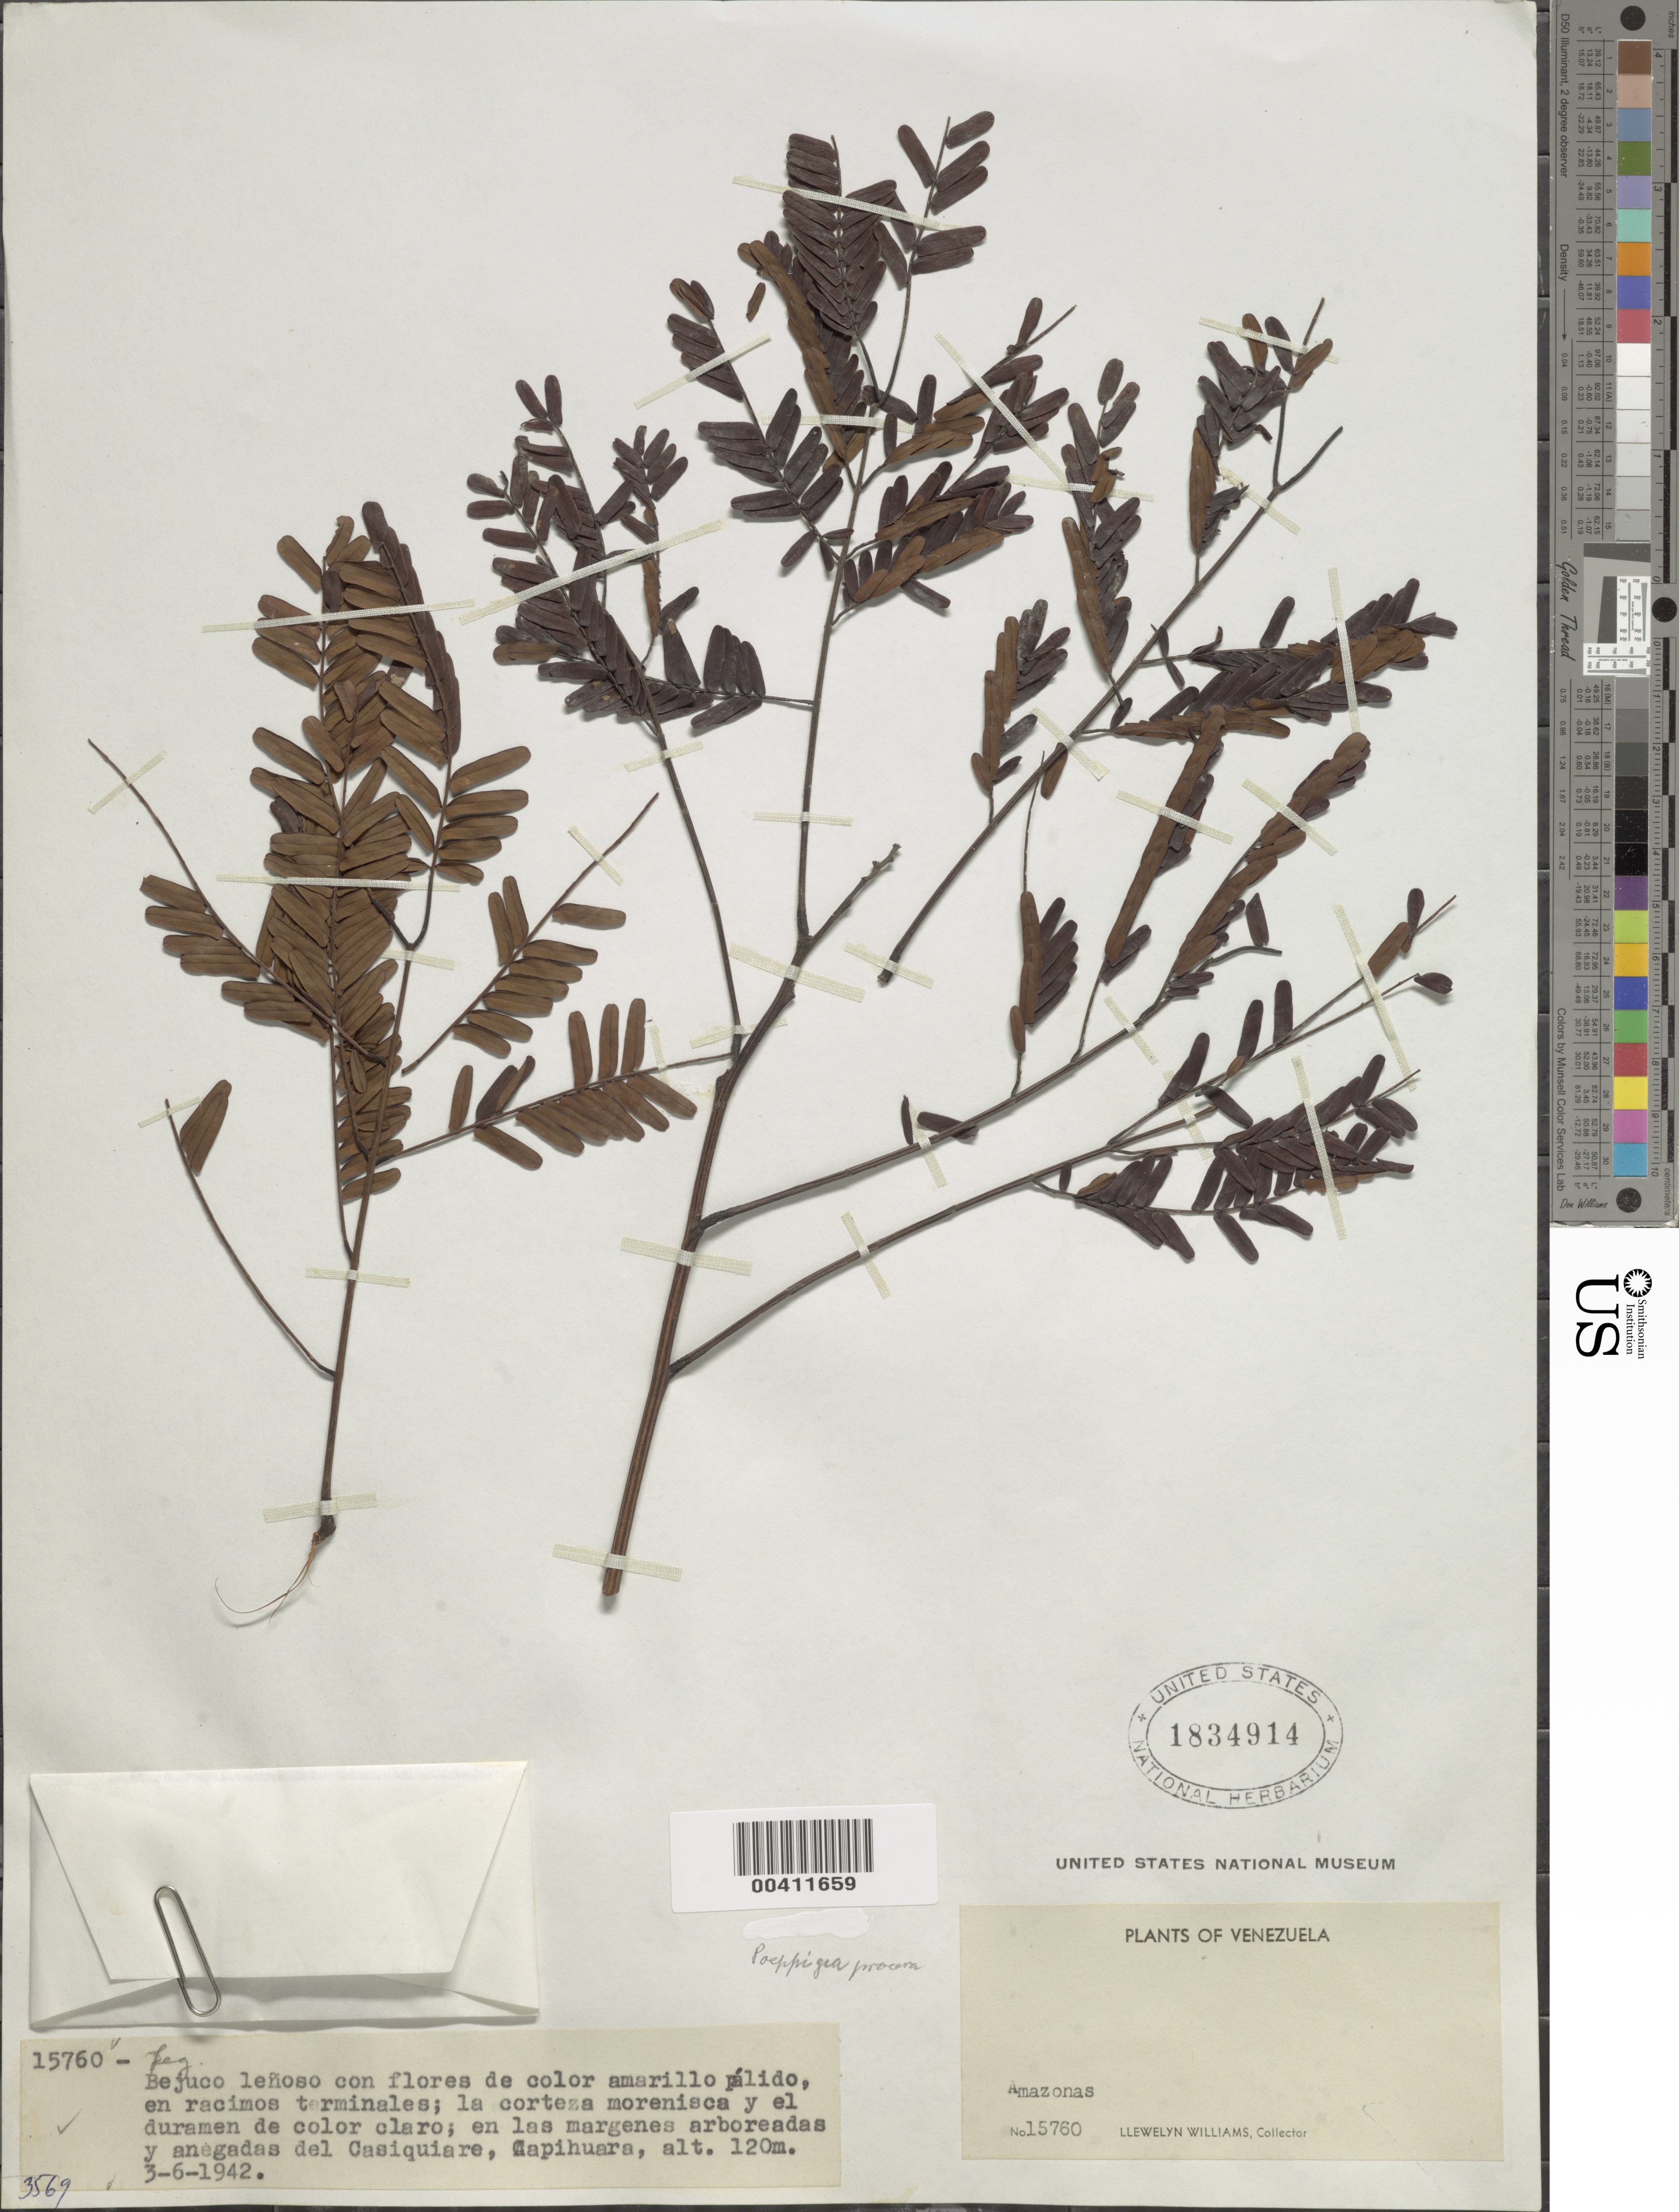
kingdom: Plantae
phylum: Tracheophyta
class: Magnoliopsida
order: Fabales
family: Fabaceae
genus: Entada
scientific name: Entada polyphylla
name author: Benth.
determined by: Gereau, R. E.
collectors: Ll. Williams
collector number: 15760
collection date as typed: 03 Jun 1942 or 06 Mar 1942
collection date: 1942-03-06 or 1942-06-03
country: Venezuela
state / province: Amazonas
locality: Capihuara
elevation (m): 120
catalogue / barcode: US 1834914